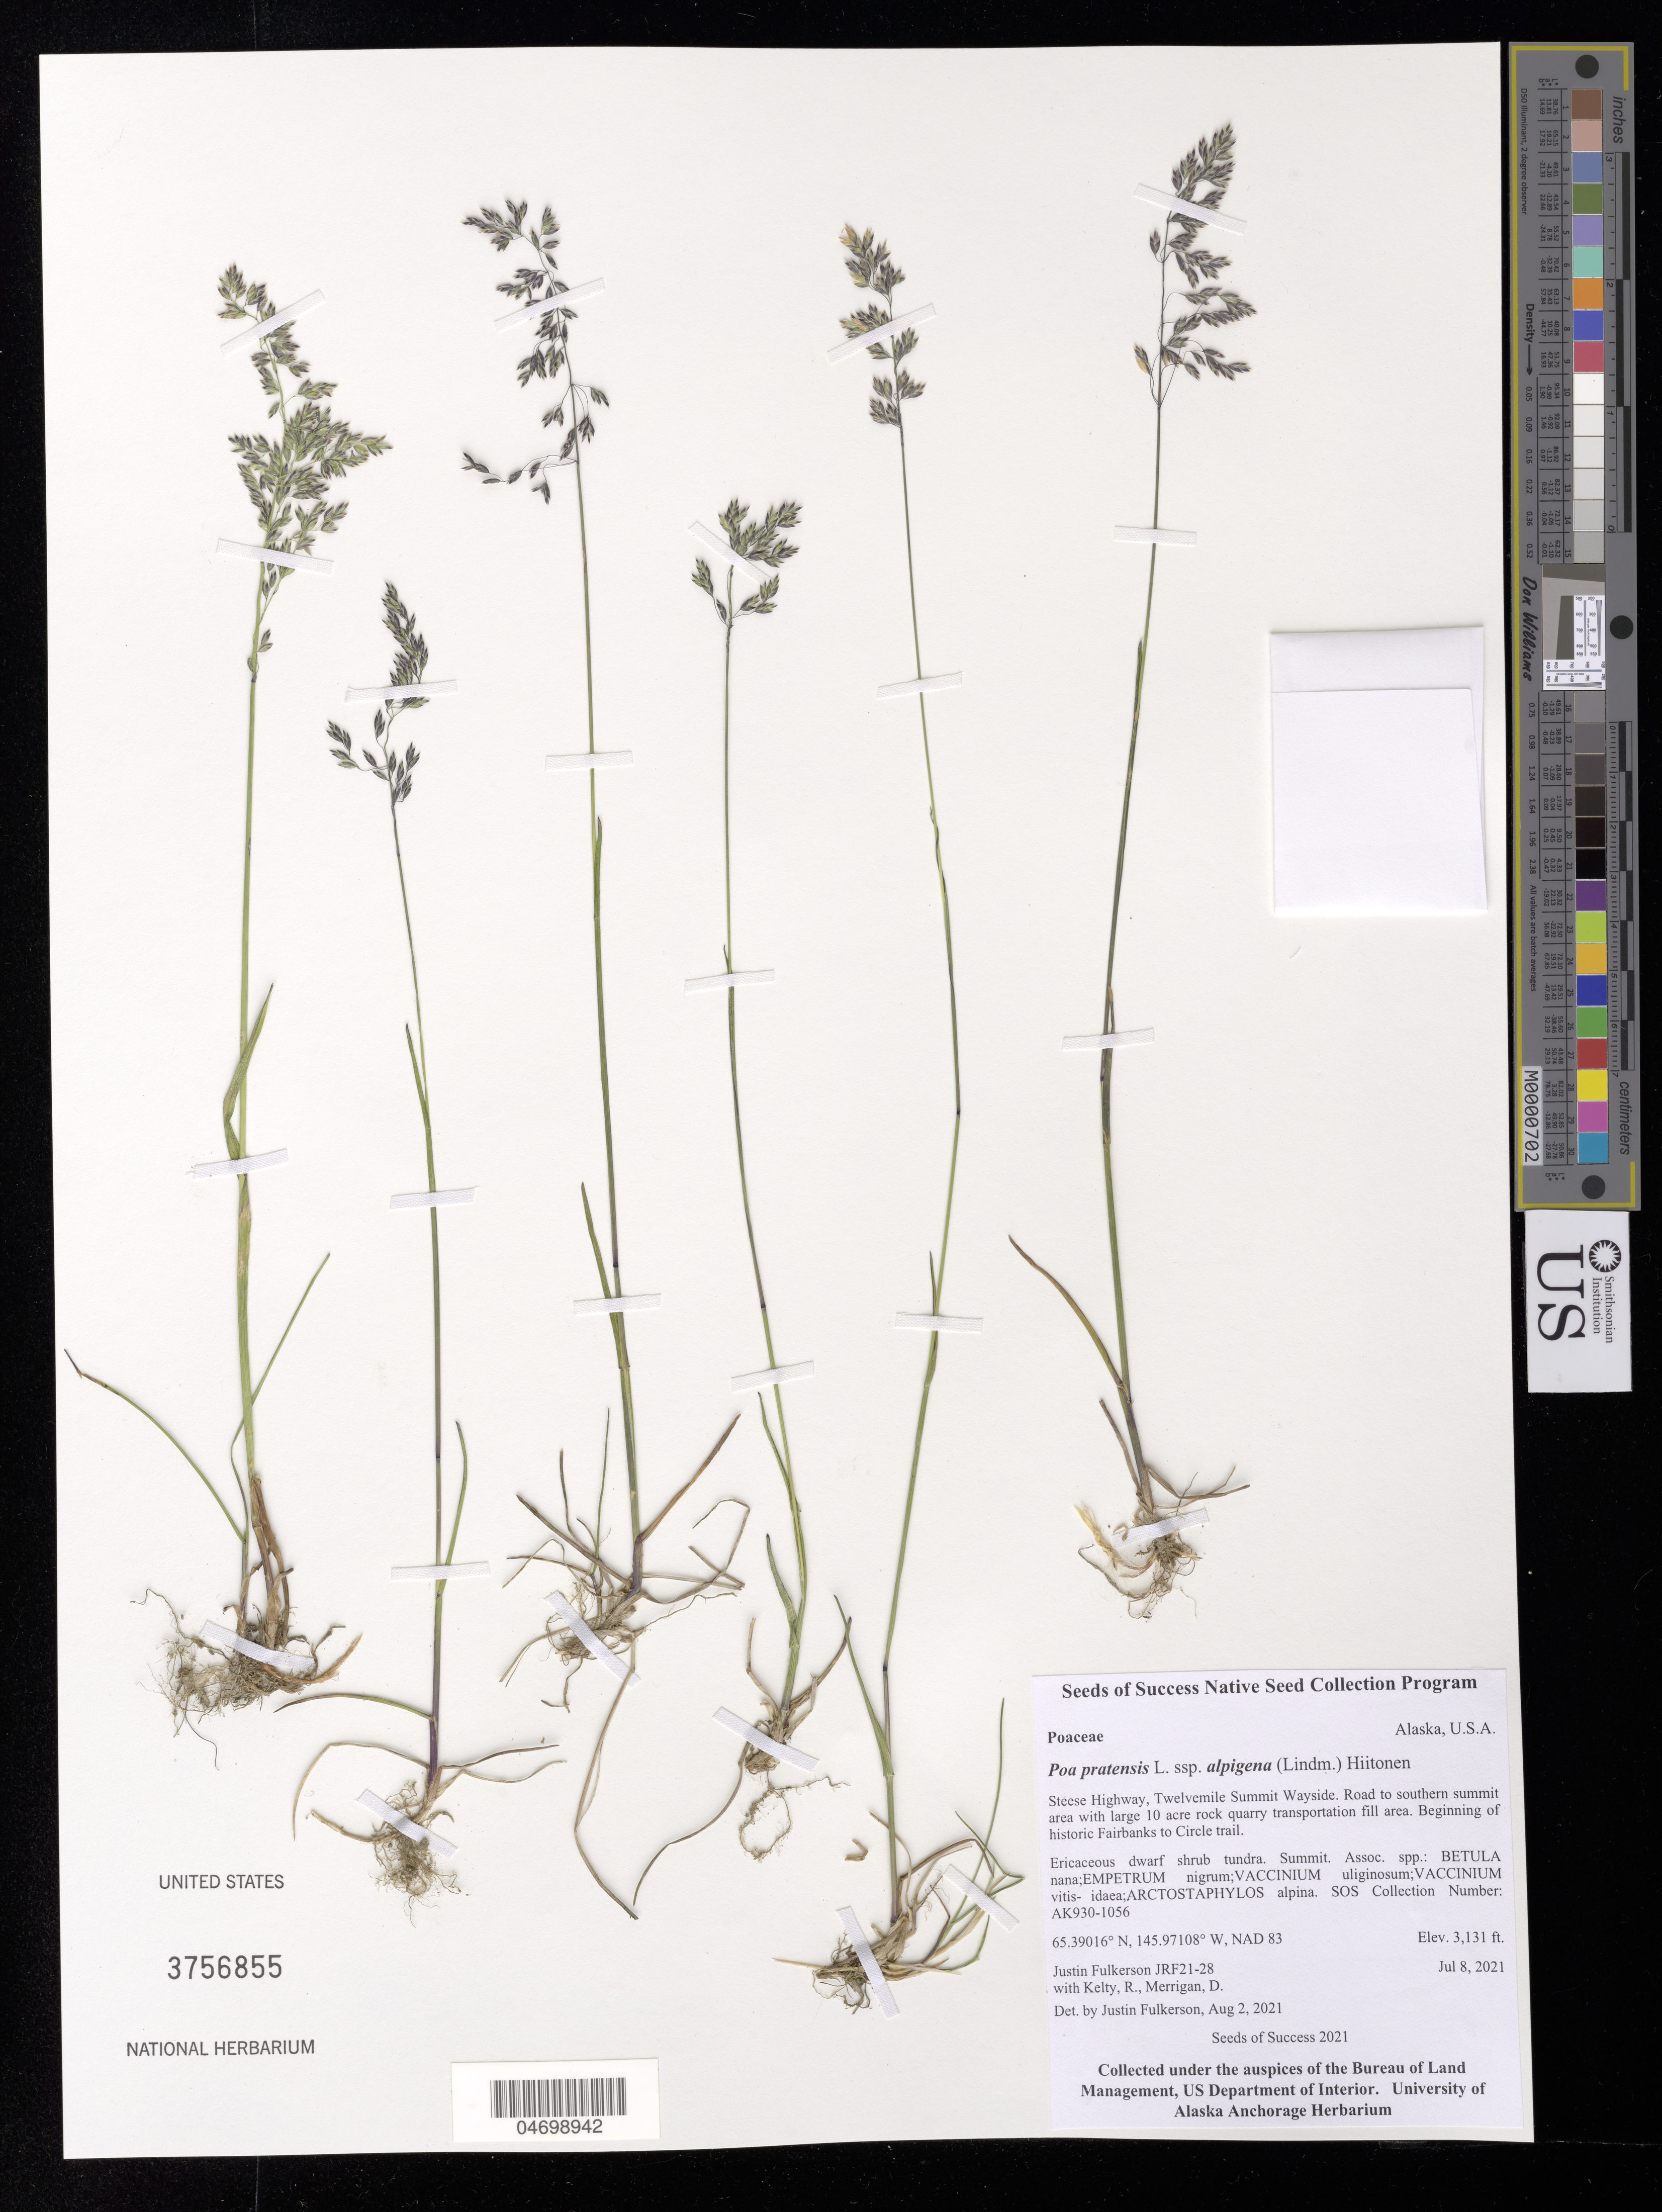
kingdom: Plantae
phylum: Tracheophyta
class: Liliopsida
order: Poales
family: Poaceae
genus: Poa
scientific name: Poa pratensis subsp. alpigena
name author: (Lindm.) Hiitonen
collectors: J. Fulkerson, R. Kelty & D. Merrigan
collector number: AK930-1056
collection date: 2021-07-08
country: United States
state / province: Alaska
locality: Steese Hwy, 12 mile summit wayside. Beginning of historic Fairbanks to Circle trail.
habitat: Ericaceous dwarf shrub tundra. Summit. With Betula nana, Empetrum nigrum, Vaccinium vitis-idaea, etc.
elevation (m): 954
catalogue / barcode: US 3756855